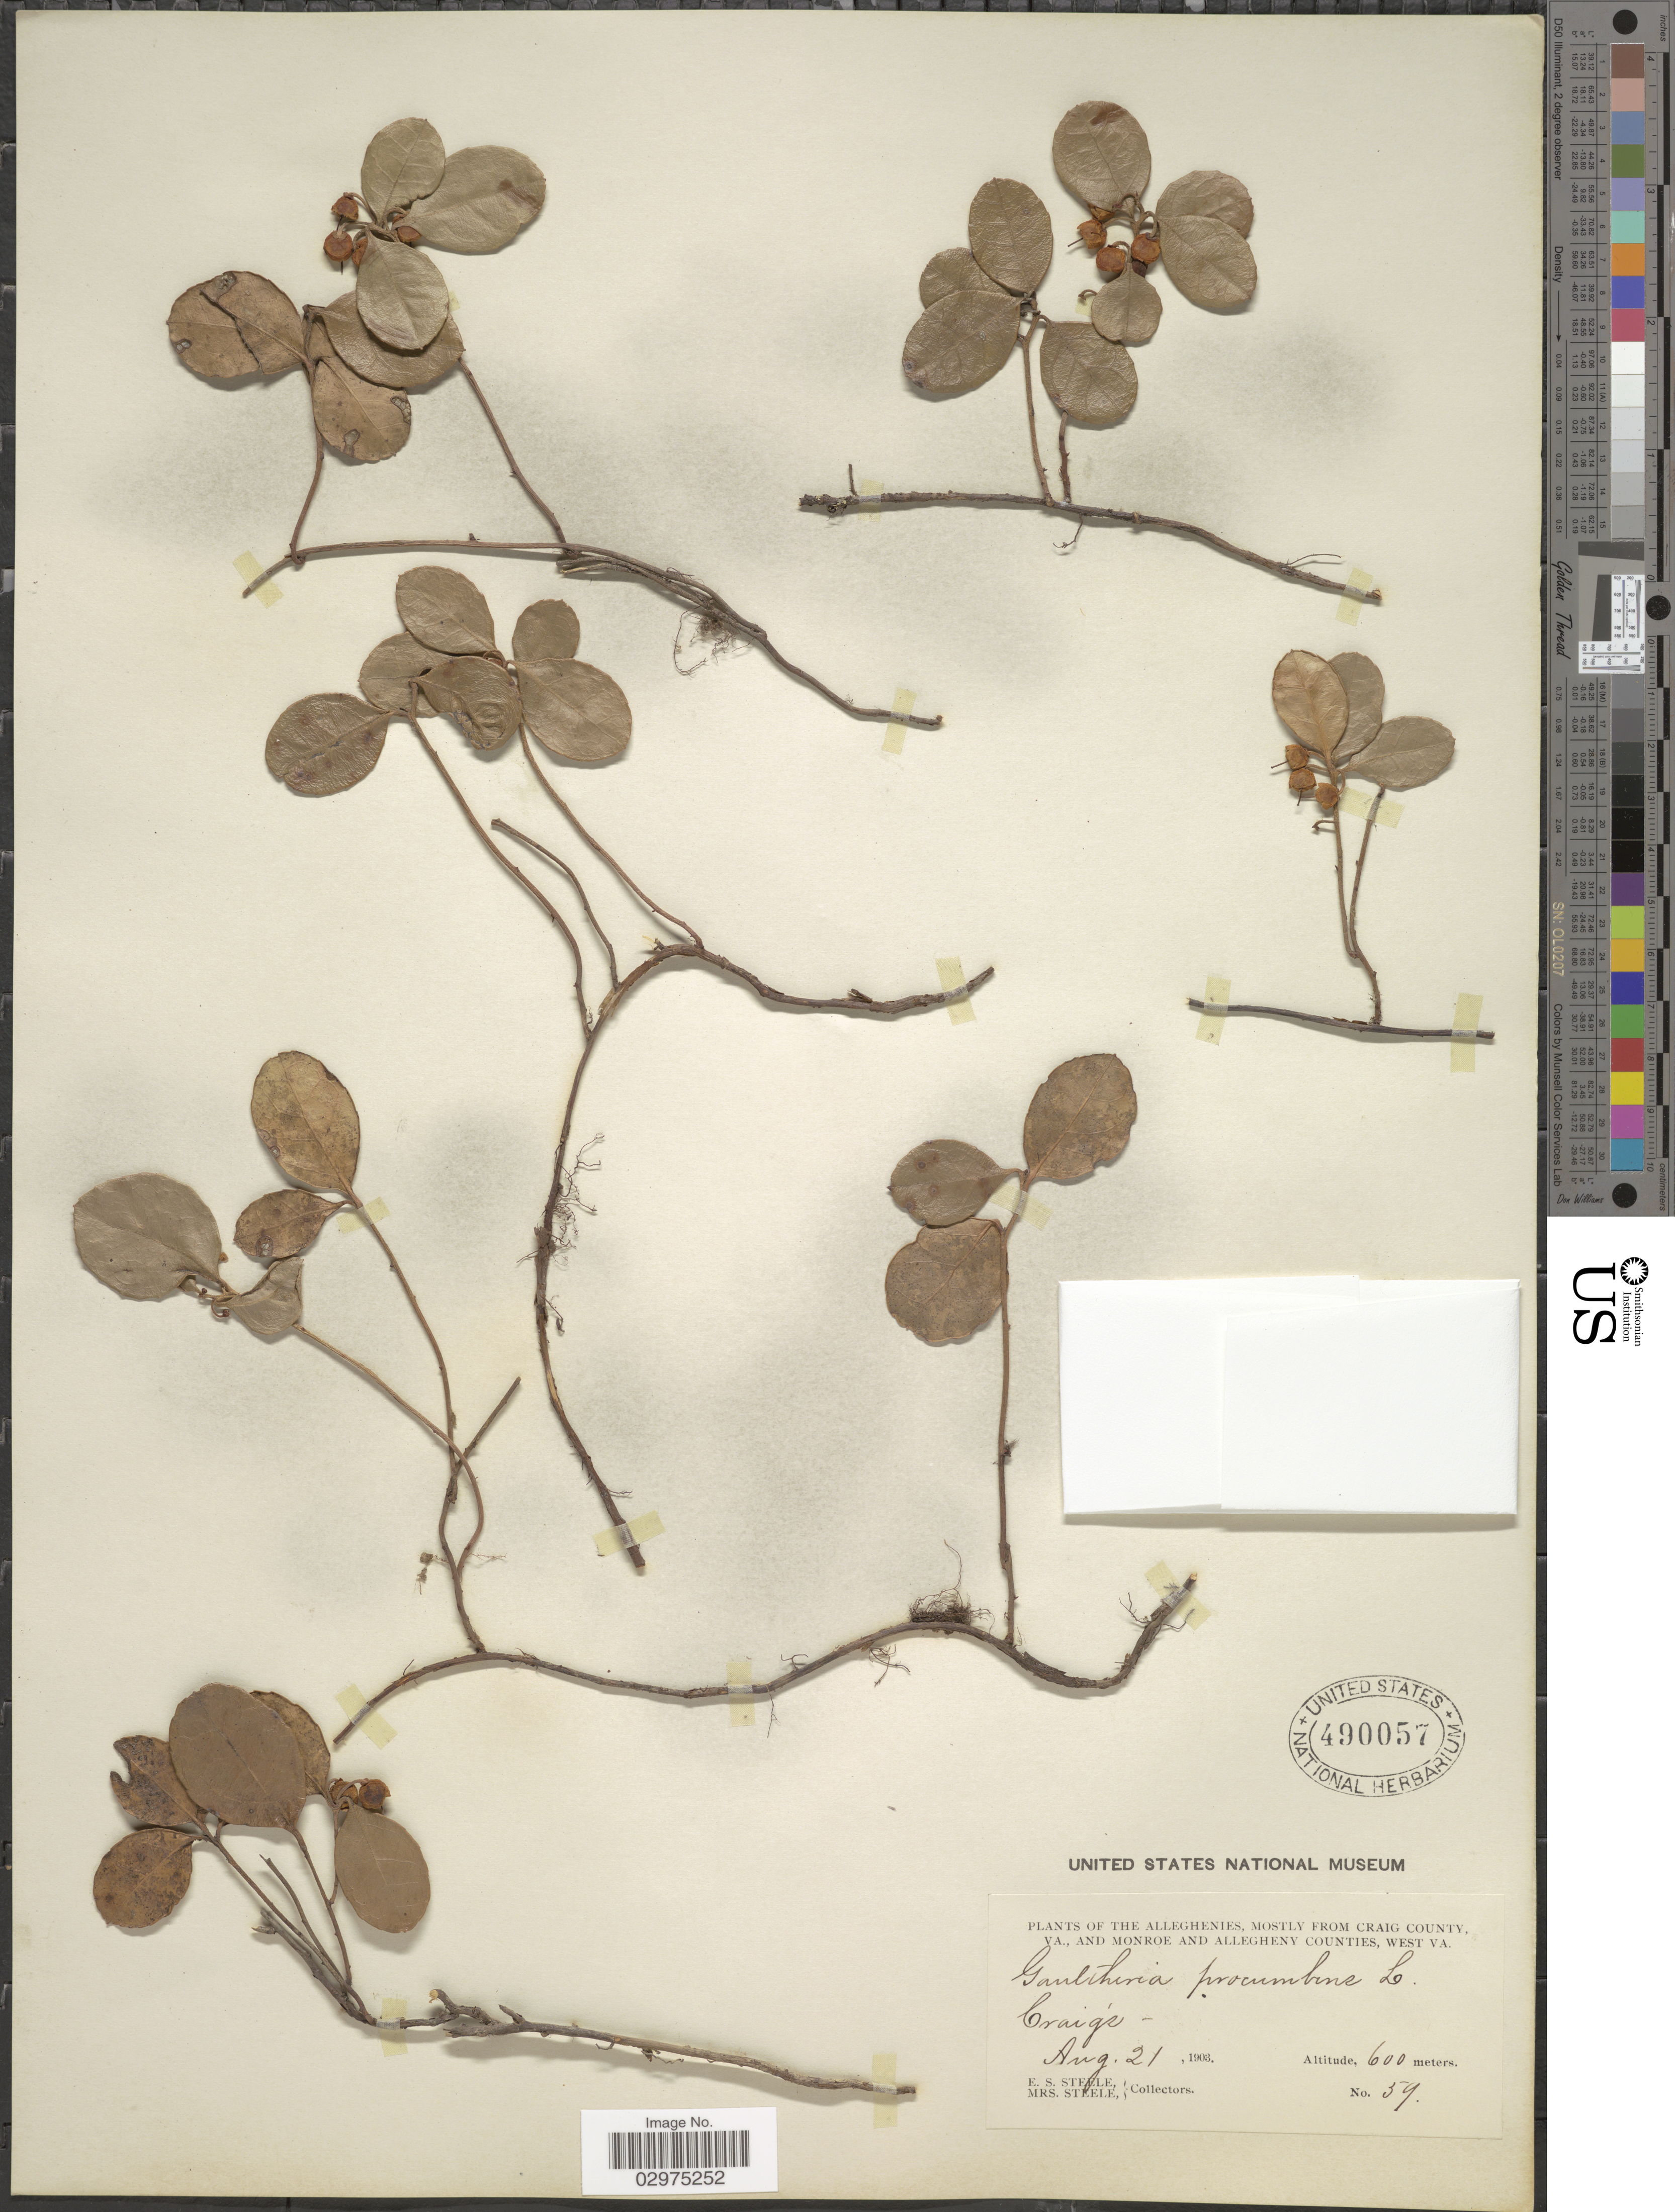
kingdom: Plantae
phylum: Tracheophyta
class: Magnoliopsida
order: Ericales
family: Ericaceae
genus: Gaultheria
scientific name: Gaultheria procumbens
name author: L.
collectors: E. Steele & Mrs. E. S. Steele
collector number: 59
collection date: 1903-08-21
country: United States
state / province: Virginia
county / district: Craig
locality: The Alleghenies, mostly from Craig County, VA., Craig's.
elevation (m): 600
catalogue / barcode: US 490057